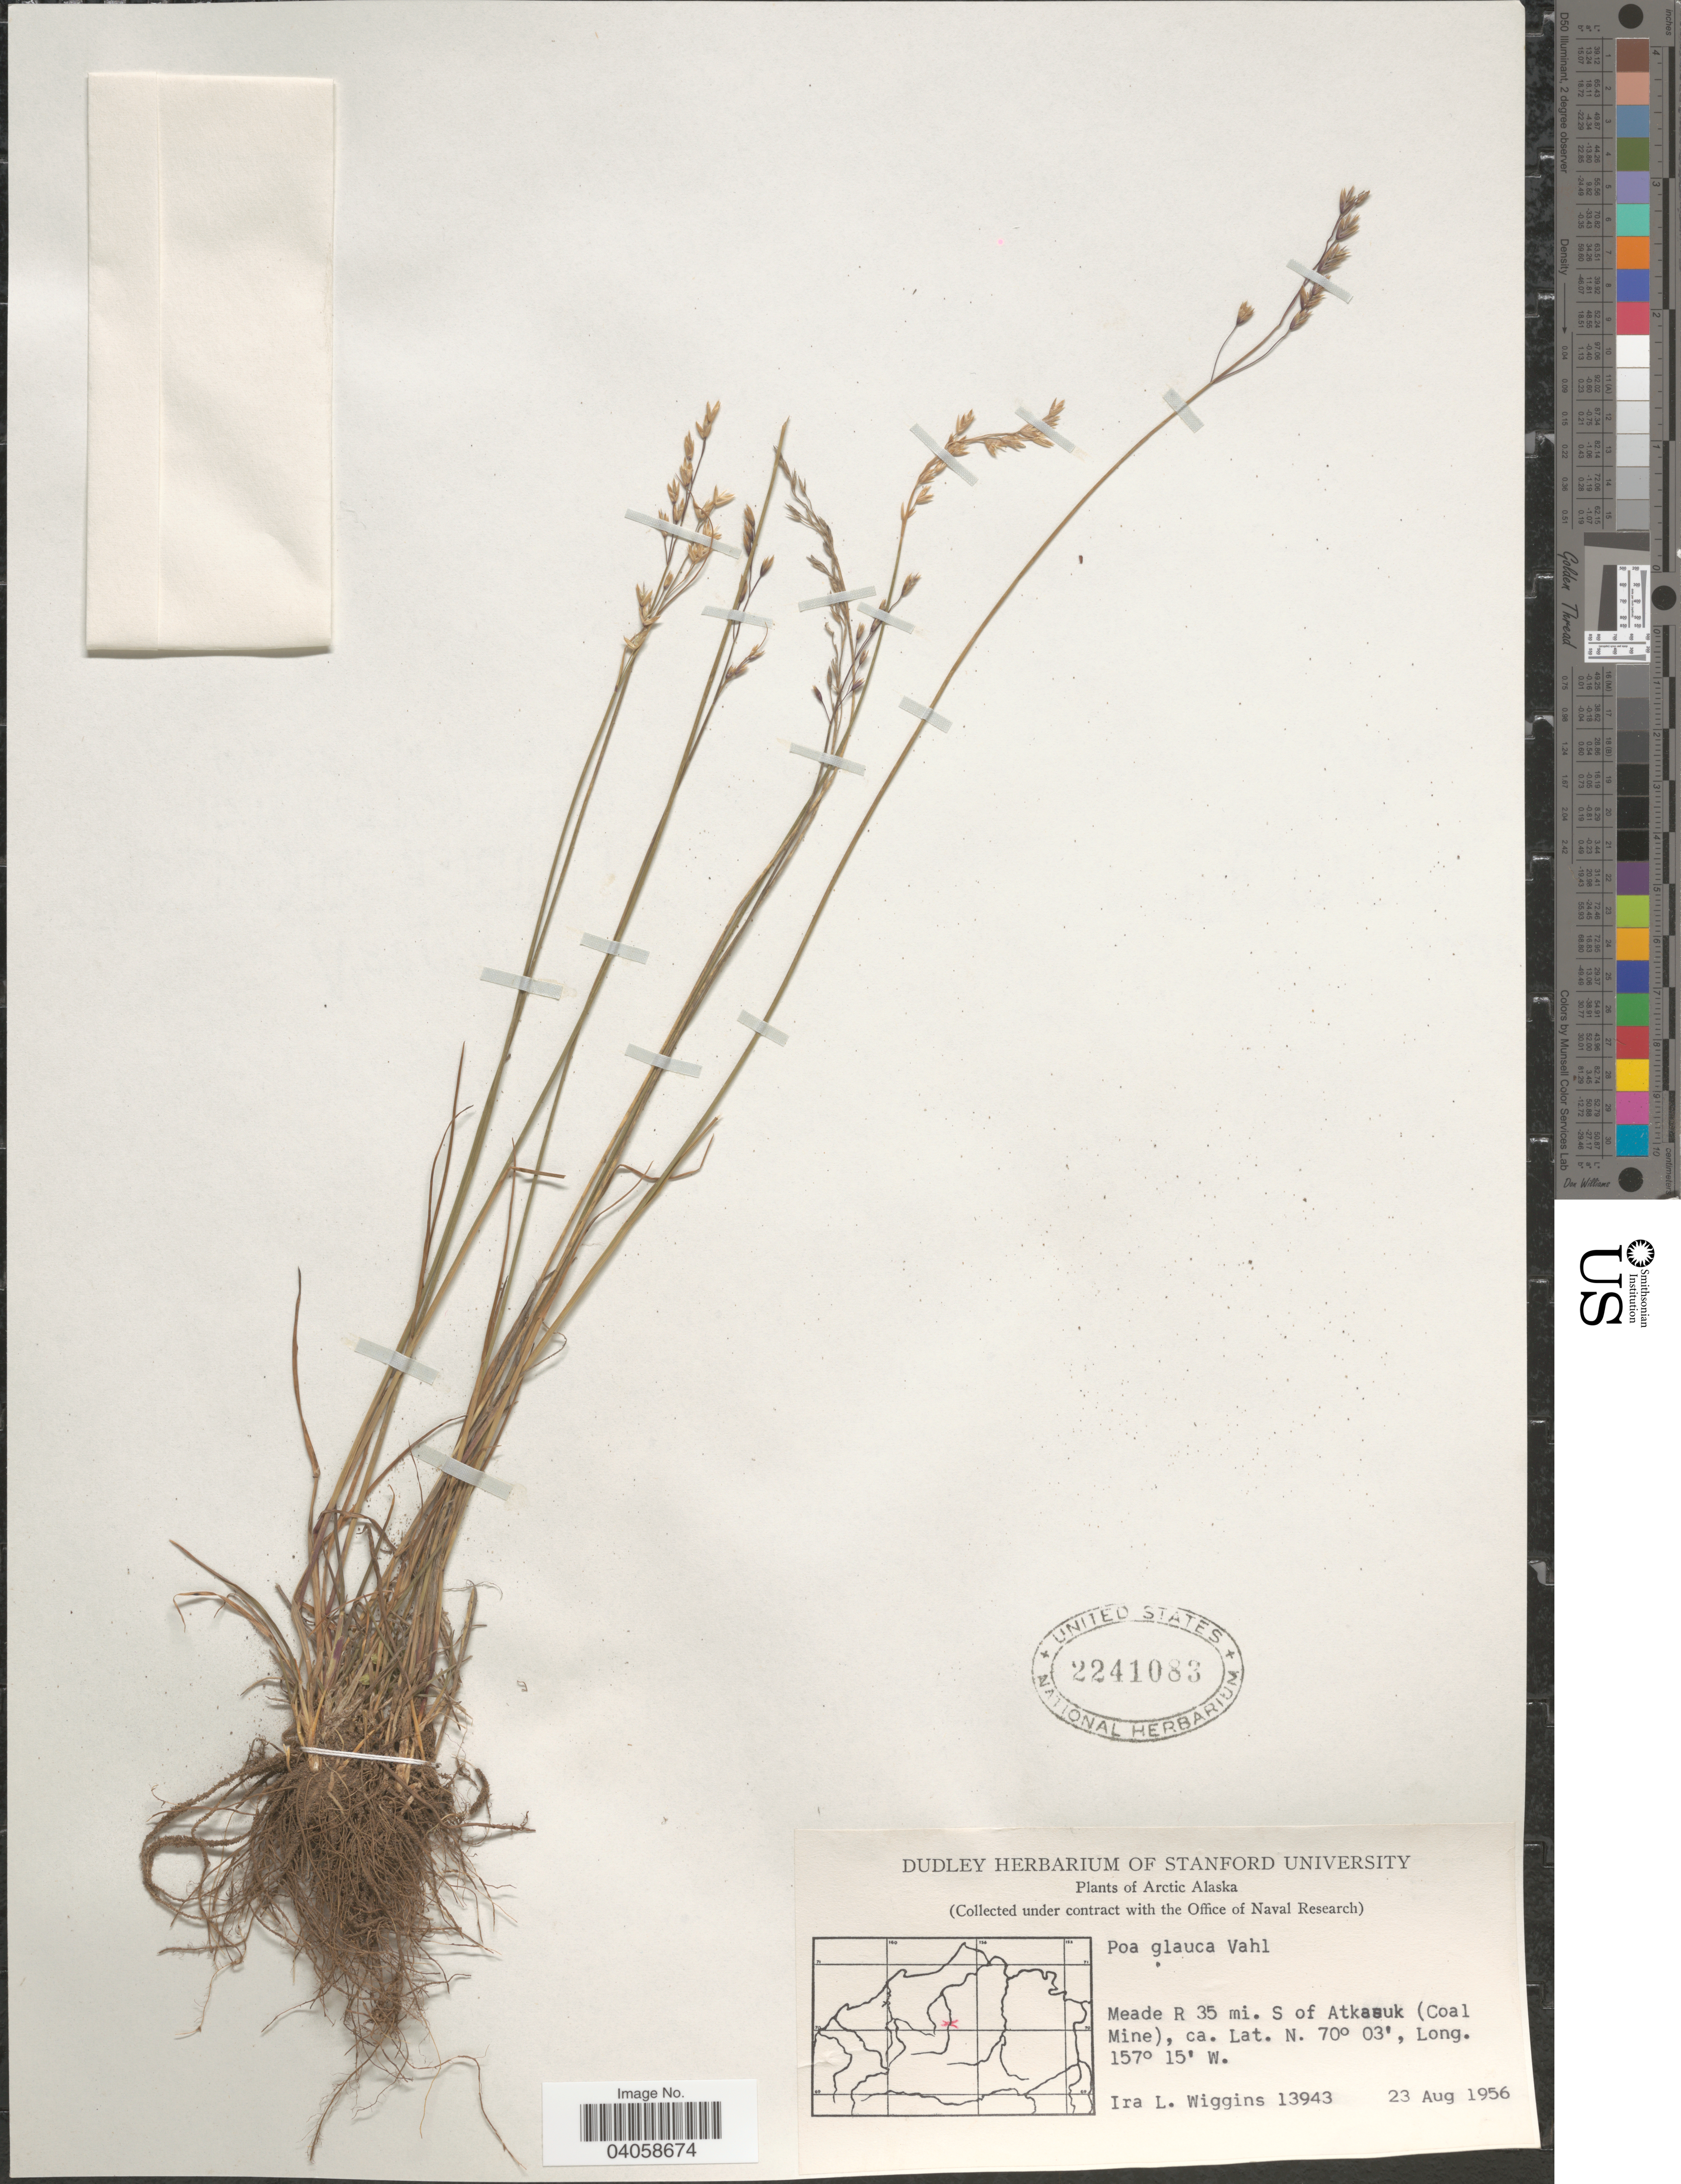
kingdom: Plantae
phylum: Tracheophyta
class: Liliopsida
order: Poales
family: Poaceae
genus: Poa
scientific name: Poa glauca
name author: Vahl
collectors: I. L. Wiggins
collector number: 13943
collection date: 1956-08-23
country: United States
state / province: Alaska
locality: Arctic Alaska. Meade R 35 mi. S of Atkasuk (Coal Mine).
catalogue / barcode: US 2241083